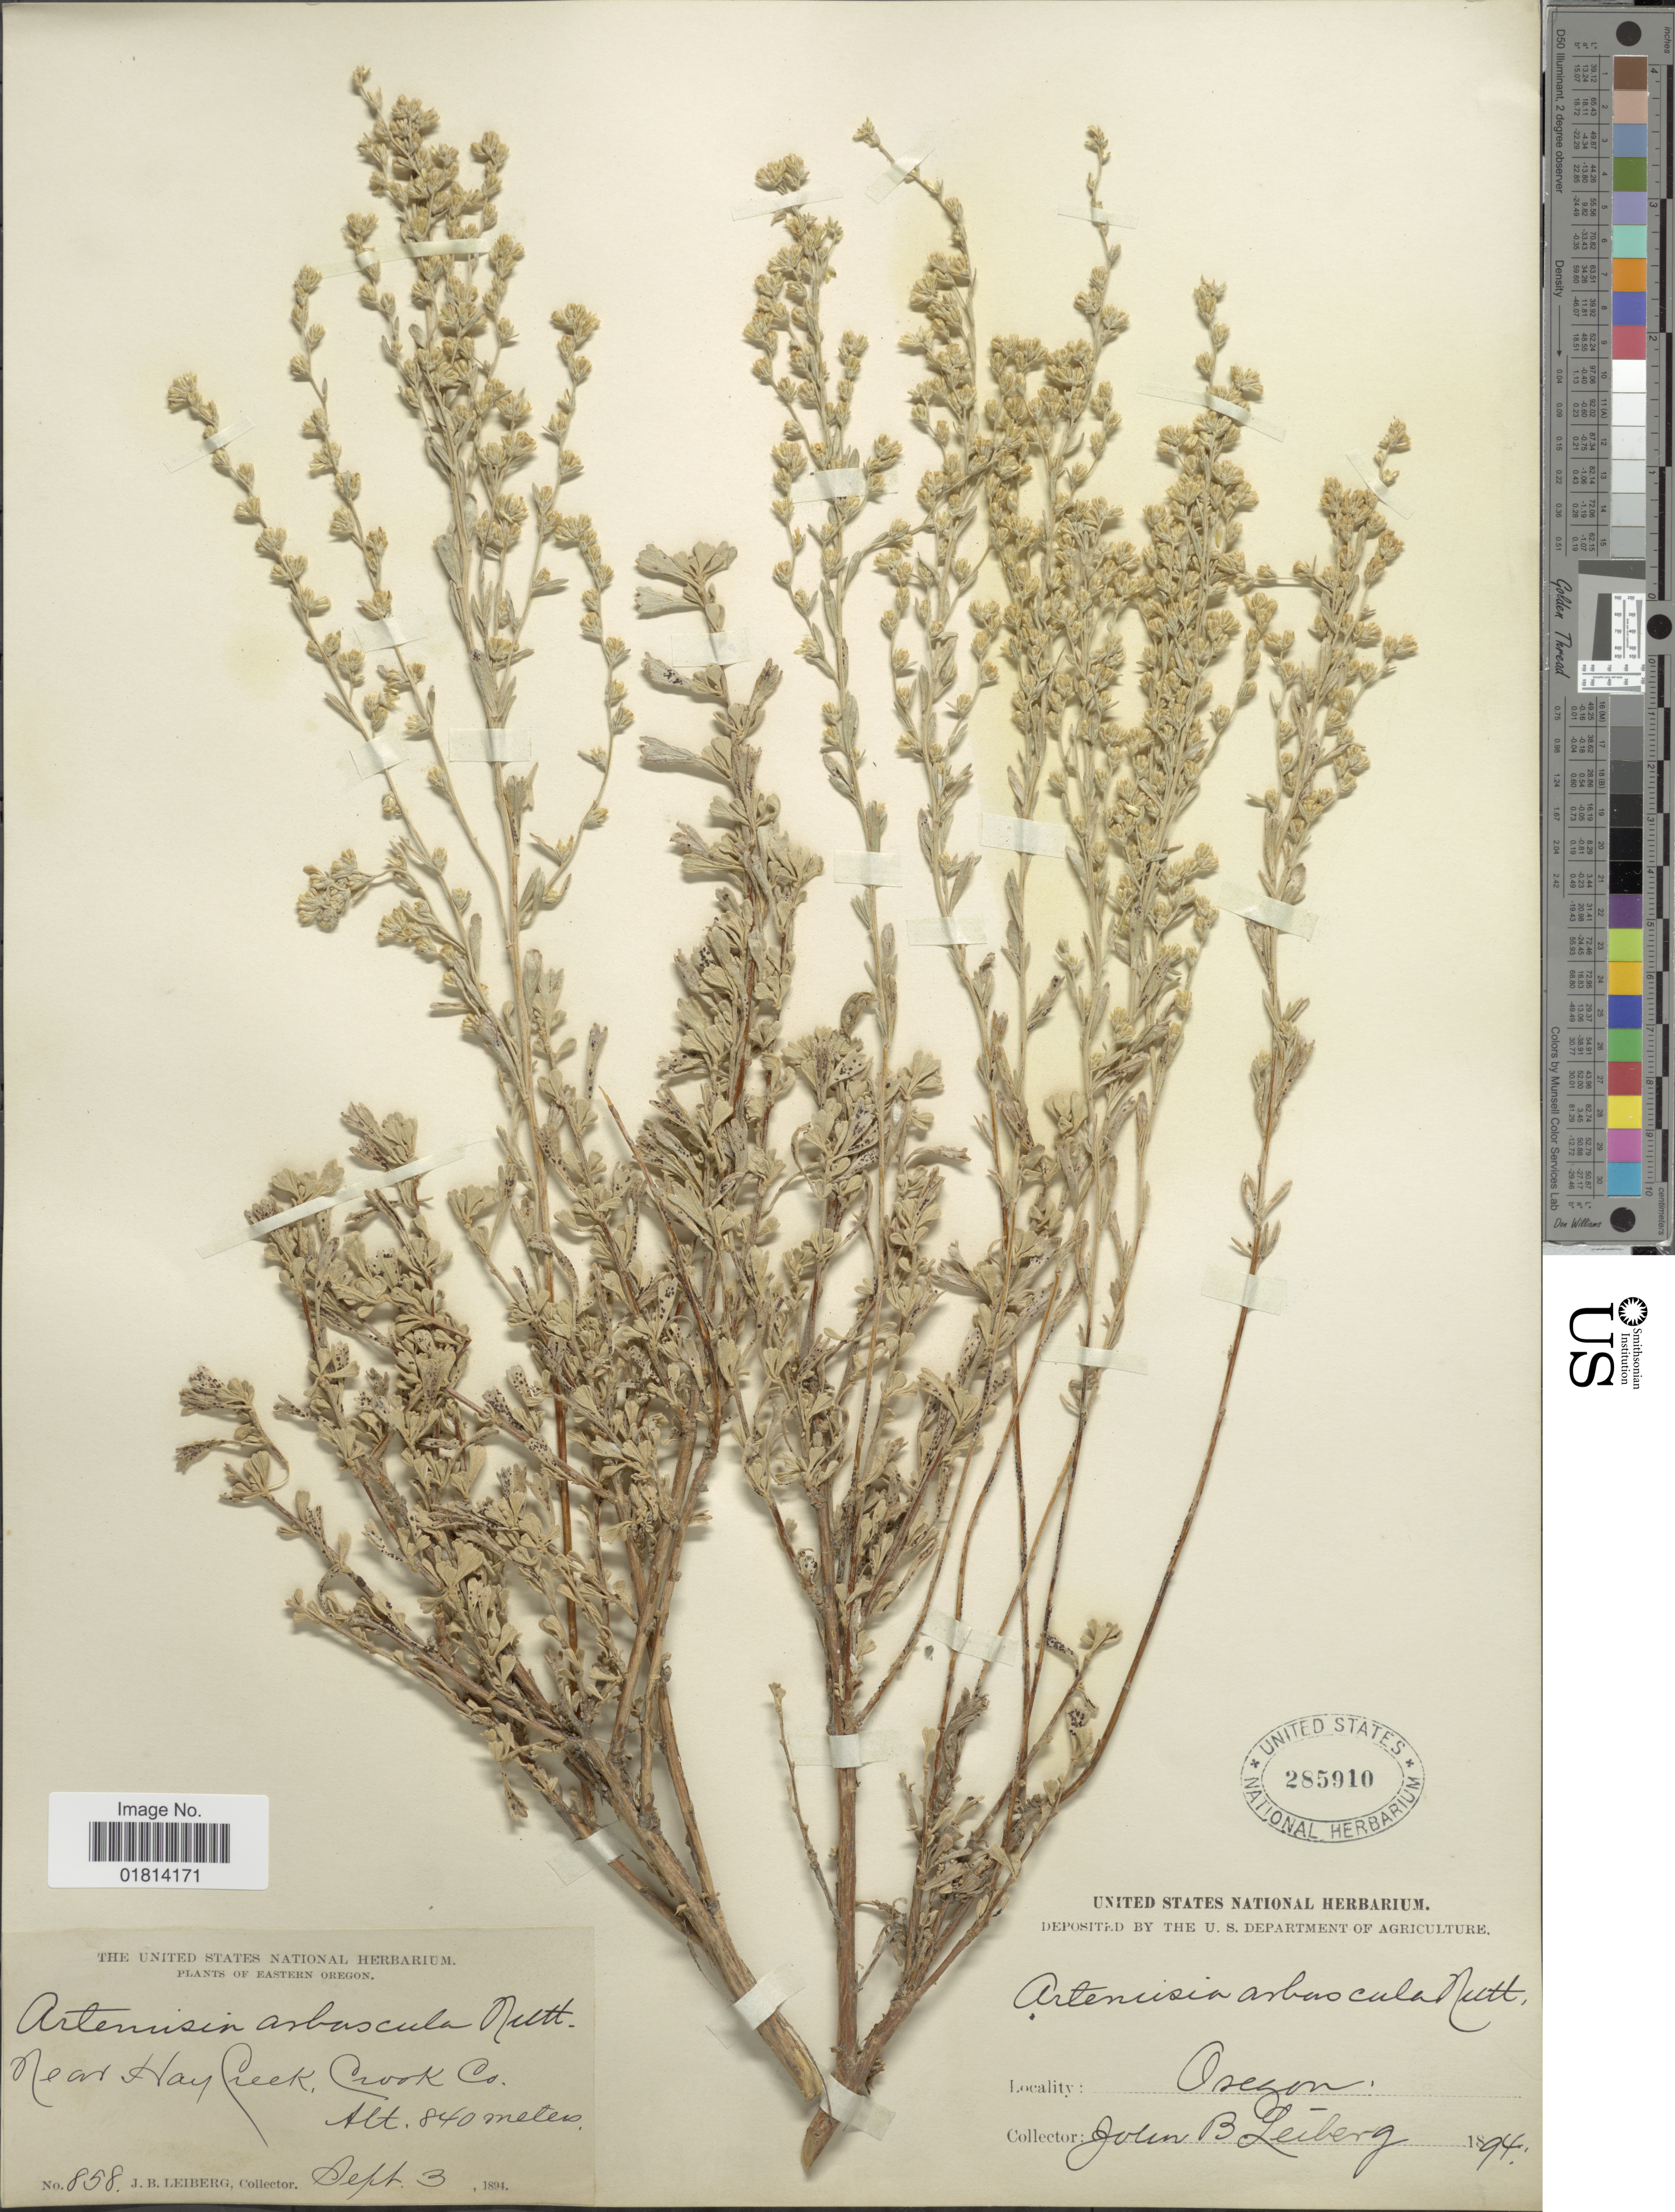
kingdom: Plantae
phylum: Tracheophyta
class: Magnoliopsida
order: Asterales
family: Asteraceae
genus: Artemisia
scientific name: Artemisia arbuscula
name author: Nutt.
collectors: J. B. Leiberg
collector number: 858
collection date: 1894-09-03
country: United States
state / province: Oregon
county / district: Crook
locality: Eastern Oregon. Near Hay Creek, Crook Co.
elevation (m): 840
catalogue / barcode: US 285910